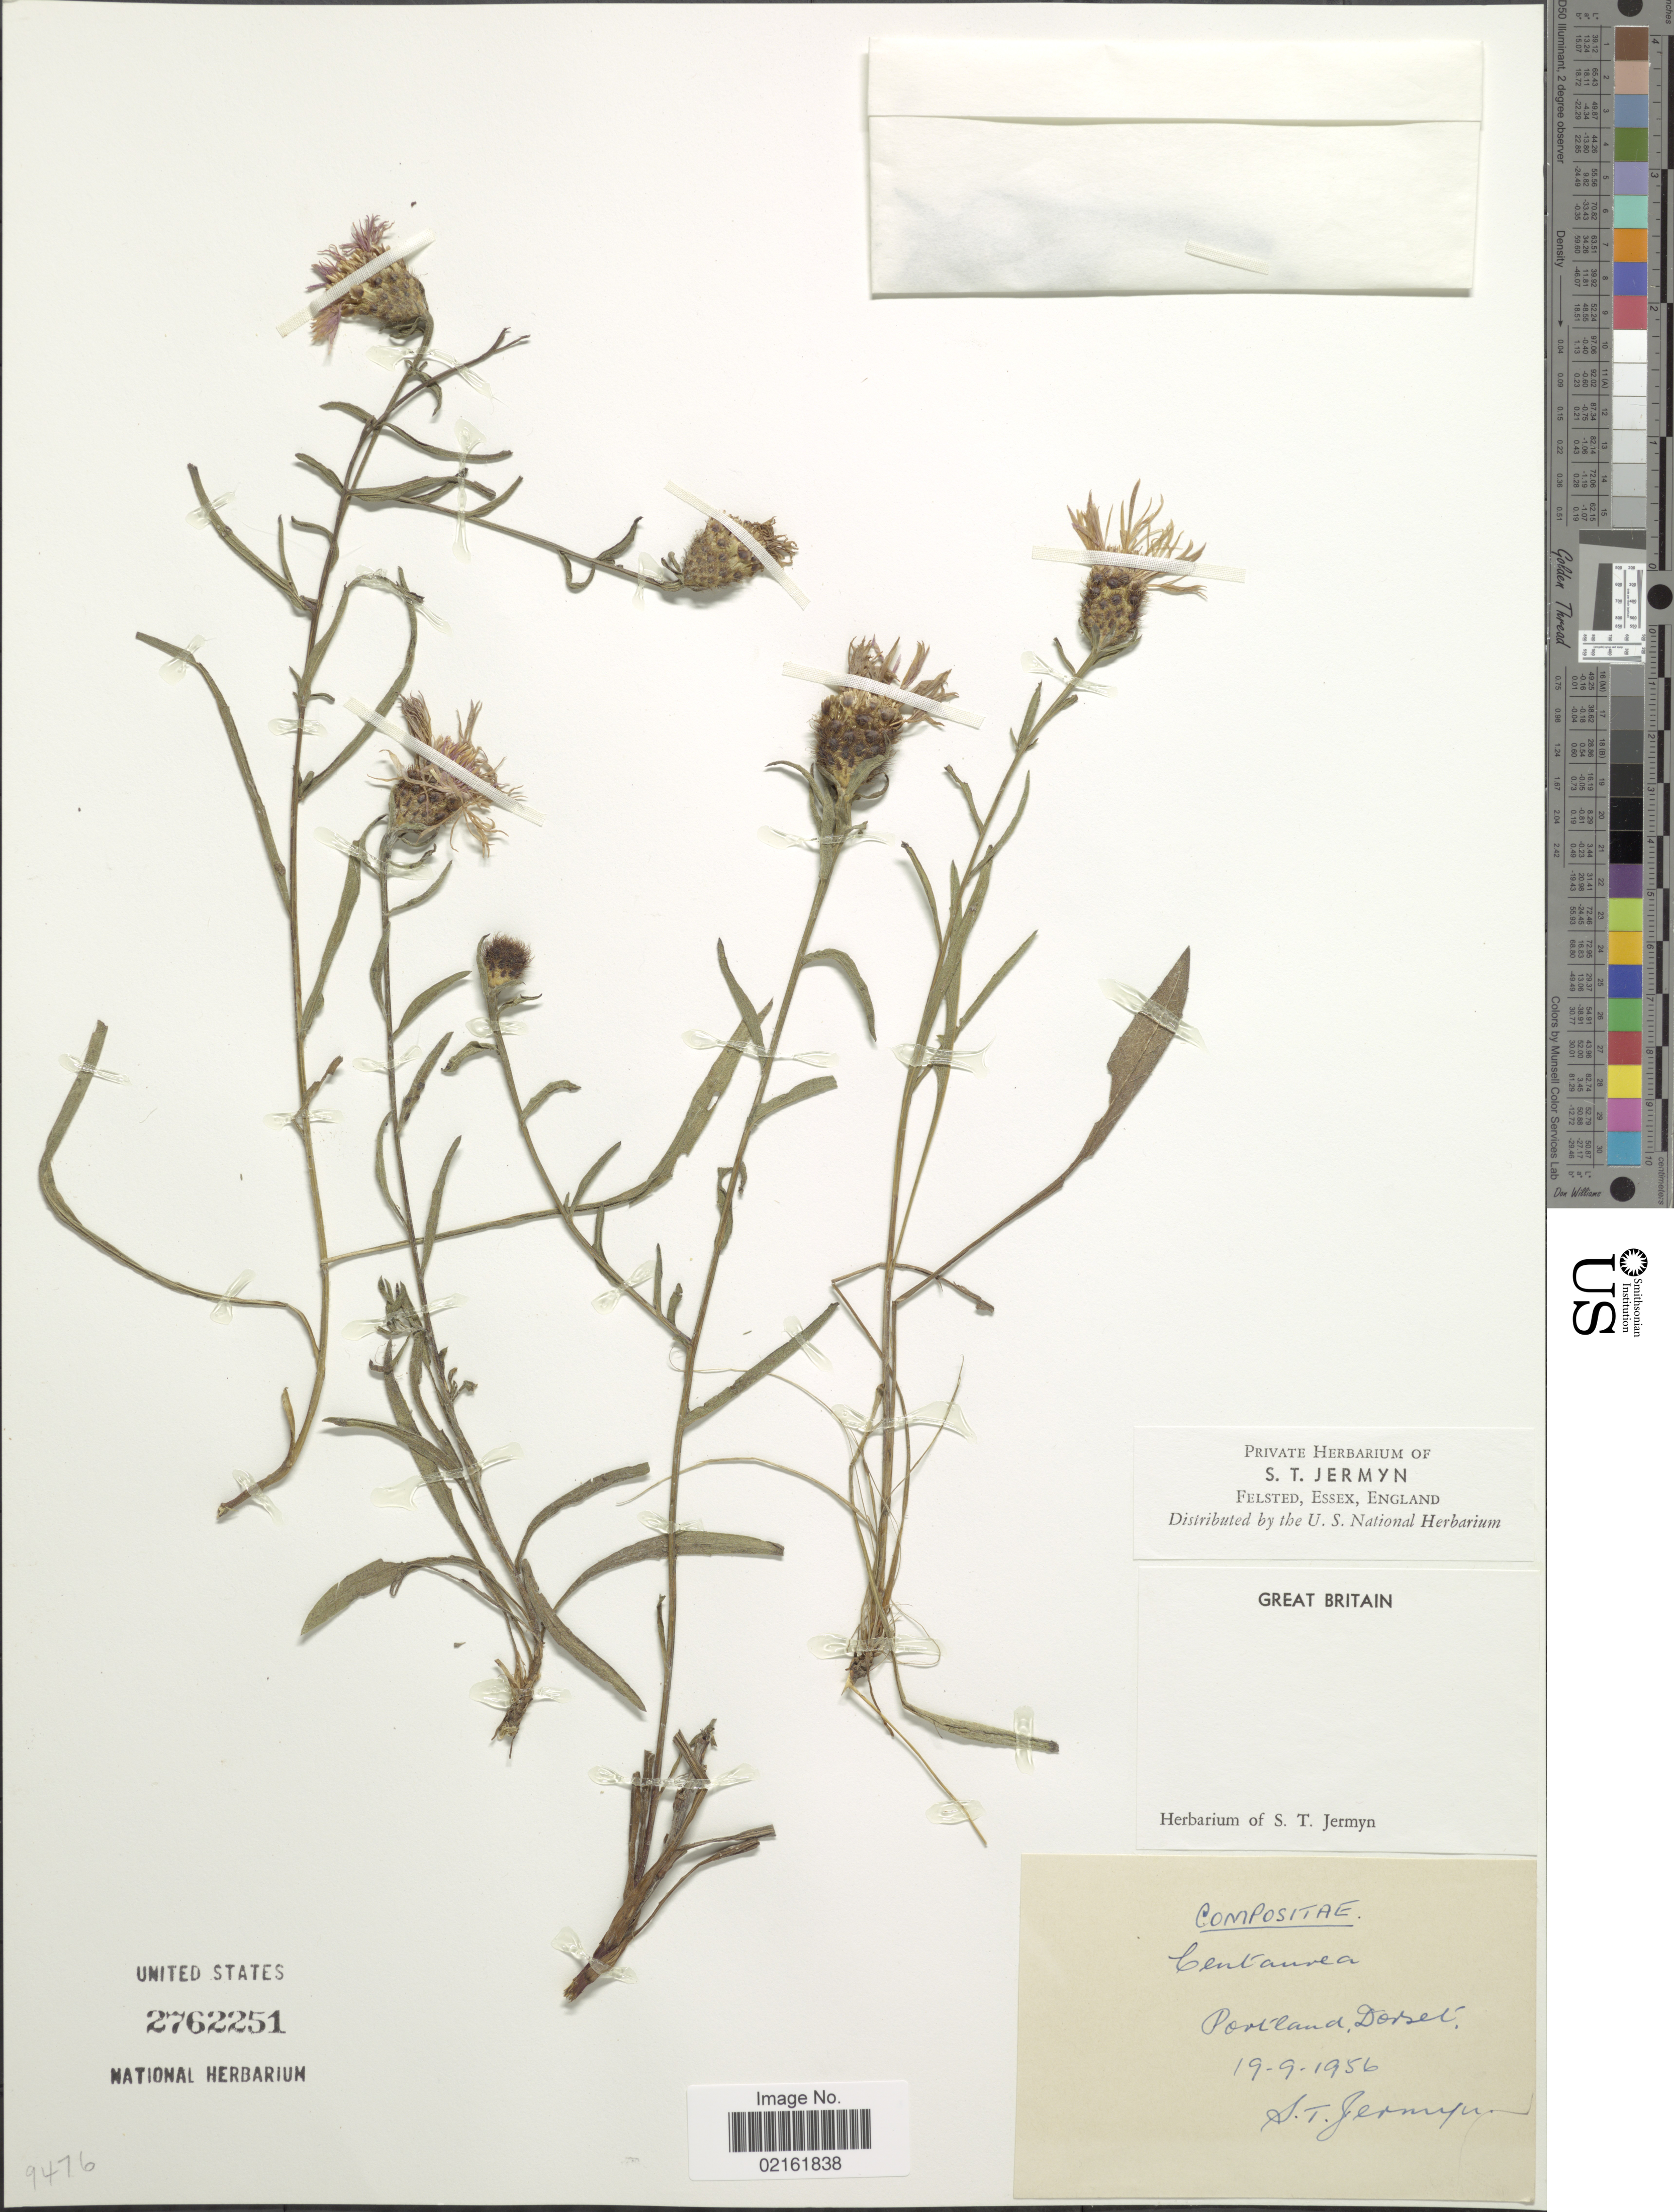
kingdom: Plantae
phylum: Tracheophyta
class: Magnoliopsida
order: Asterales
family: Asteraceae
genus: Centaurea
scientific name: Centaurea sp.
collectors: S. Jermyn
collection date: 1956-09-19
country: United Kingdom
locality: Portland, Dorset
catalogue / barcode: US 2762251